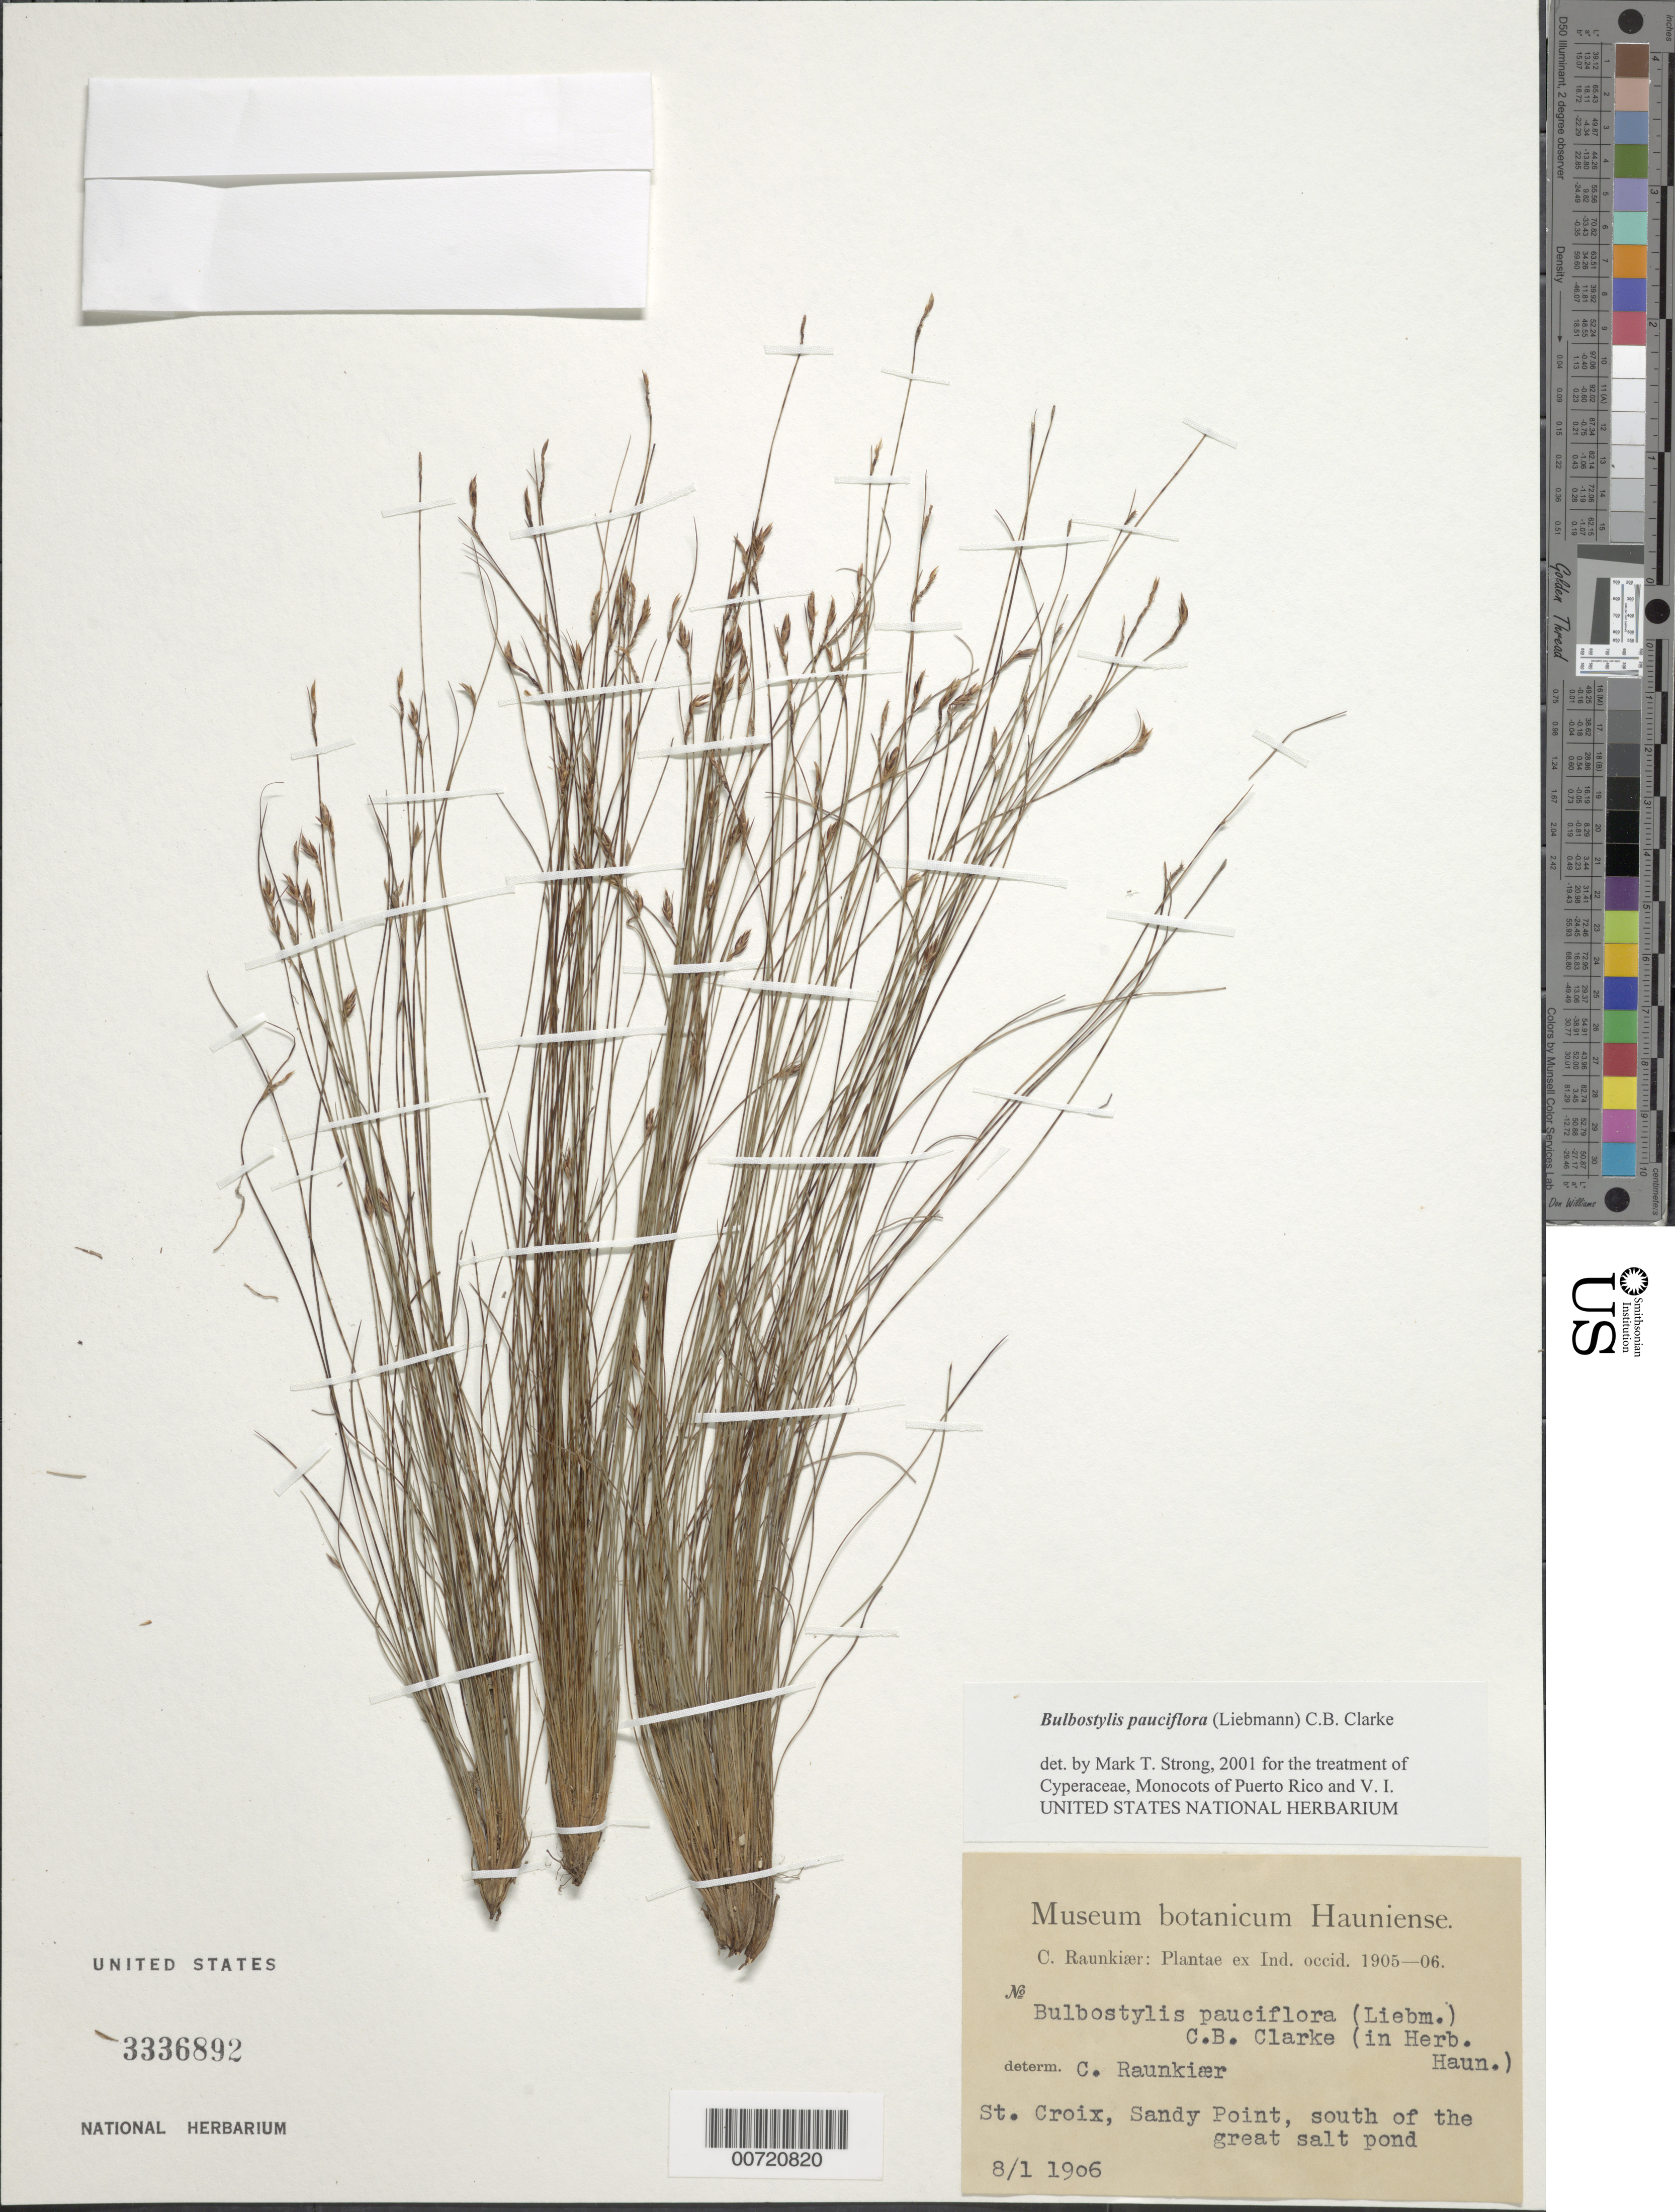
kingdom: Plantae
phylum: Tracheophyta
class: Liliopsida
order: Poales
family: Cyperaceae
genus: Bulbostylis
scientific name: Bulbostylis pauciflora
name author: (Liebm.) C.B. Clarke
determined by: Strong, M. T., (US), Smithsonian Institution - National Museum of Natural History (UNITED STATES)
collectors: C. Raunkiær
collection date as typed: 08 Jan 1906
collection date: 1906-01-08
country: U.S. Virgin Islands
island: St. Croix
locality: St. Croix: Sandy Point, south of the great salt pond.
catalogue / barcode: US 3336892